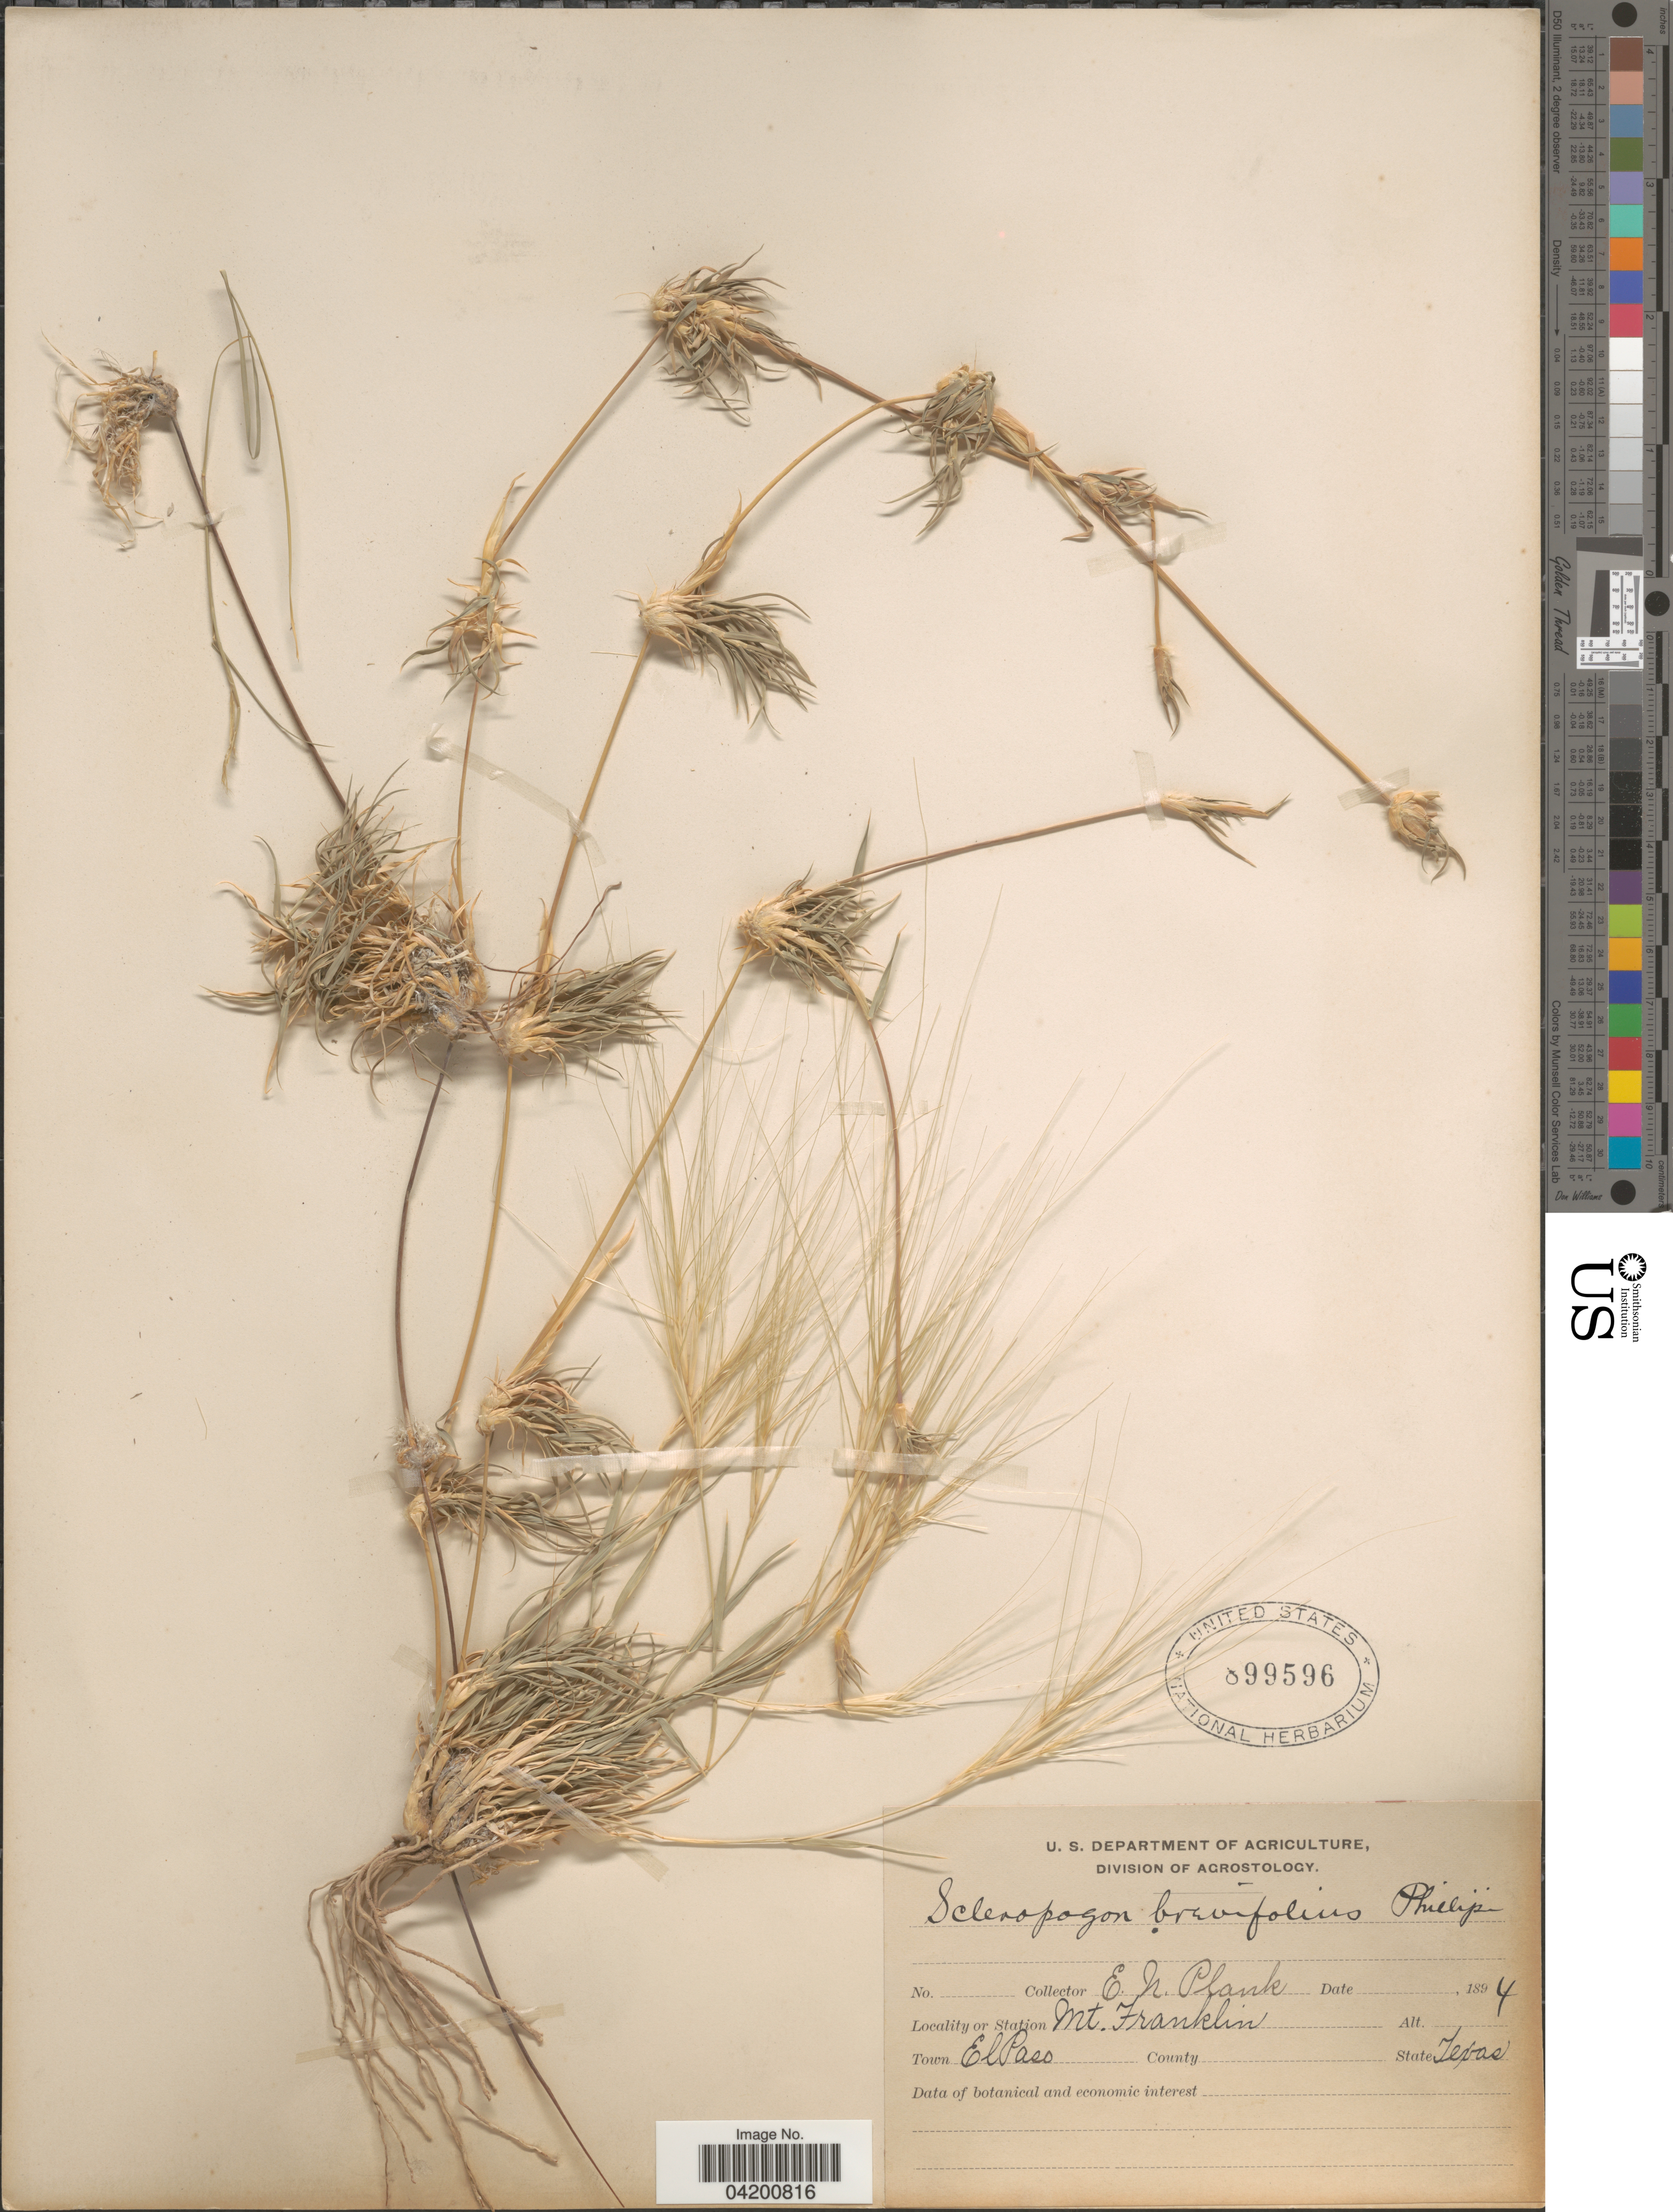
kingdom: Plantae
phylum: Tracheophyta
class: Liliopsida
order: Poales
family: Poaceae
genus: Scleropogon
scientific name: Scleropogon brevifolius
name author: Phil.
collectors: E. Plank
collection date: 1894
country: United States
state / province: Texas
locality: Mt. Franklin. Town El Paso.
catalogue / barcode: US 899596